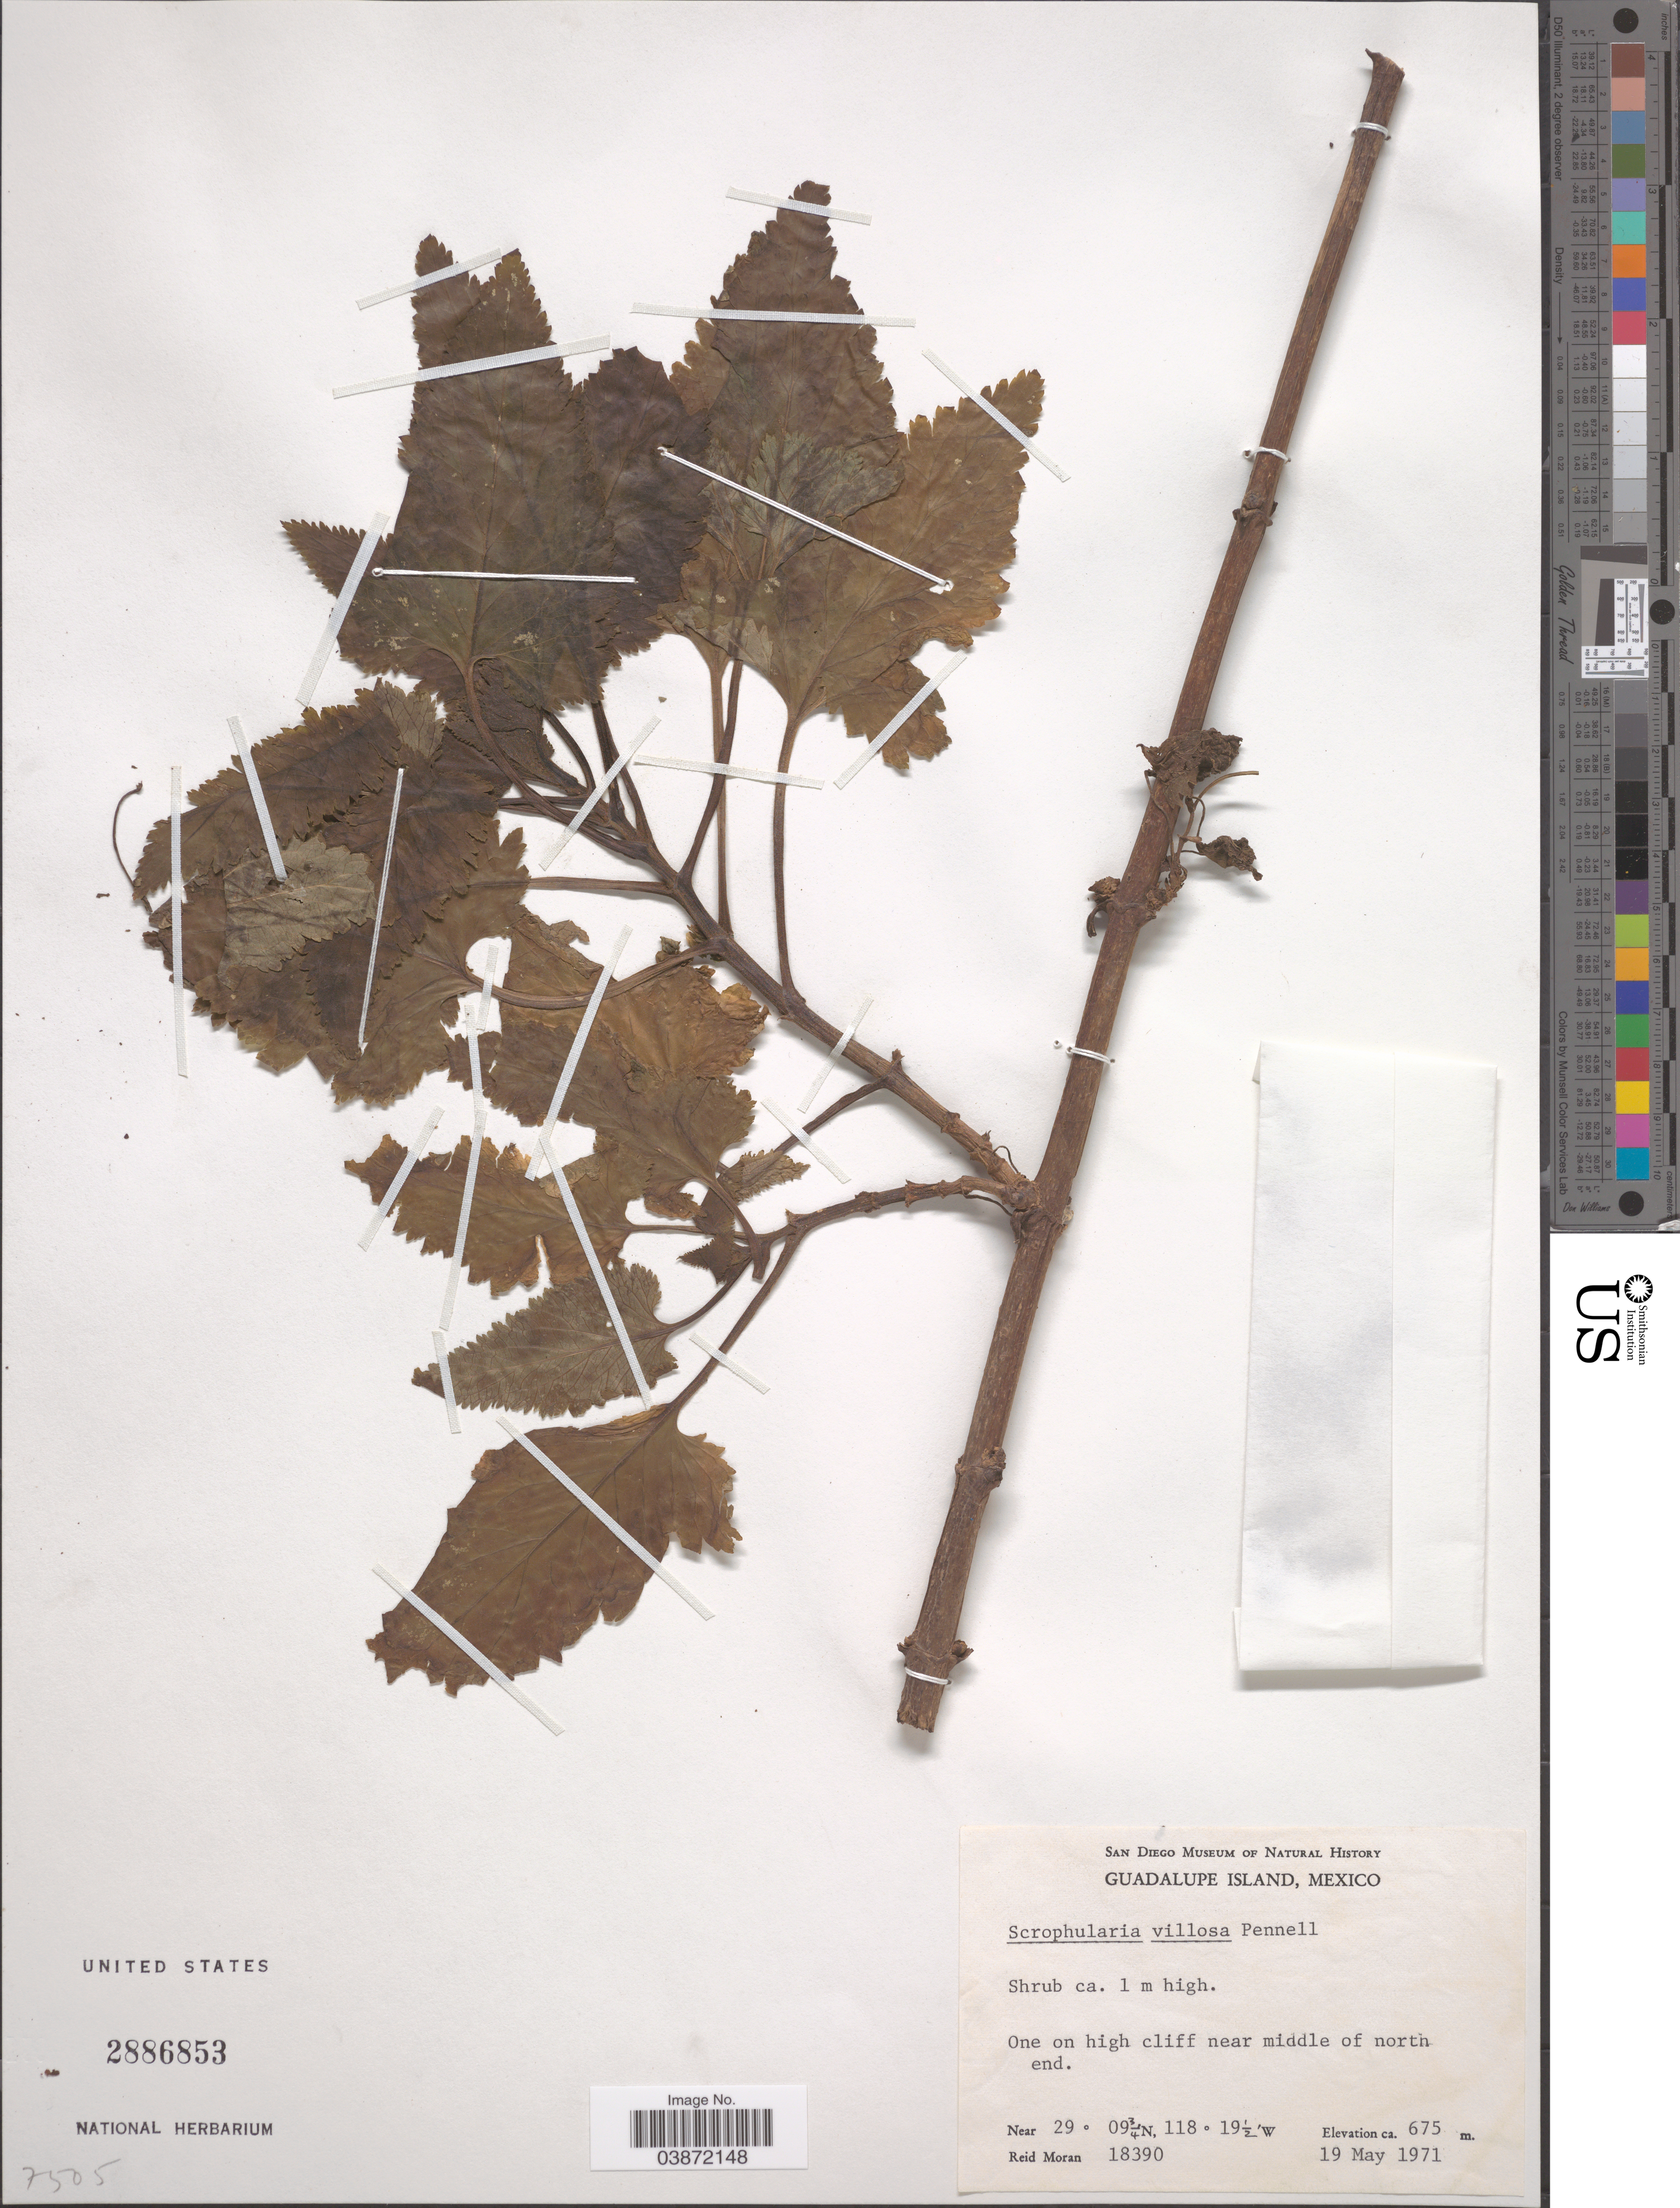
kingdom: Plantae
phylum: Tracheophyta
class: Magnoliopsida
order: Lamiales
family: Scrophulariaceae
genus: Scrophularia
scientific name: Scrophularia villosa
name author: Pennell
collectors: R. Moran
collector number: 18390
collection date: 1971-05-19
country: Mexico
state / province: Baja California Norte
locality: Guadalupe Island. One on high cliff near middle of north end.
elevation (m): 675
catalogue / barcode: US 2886853